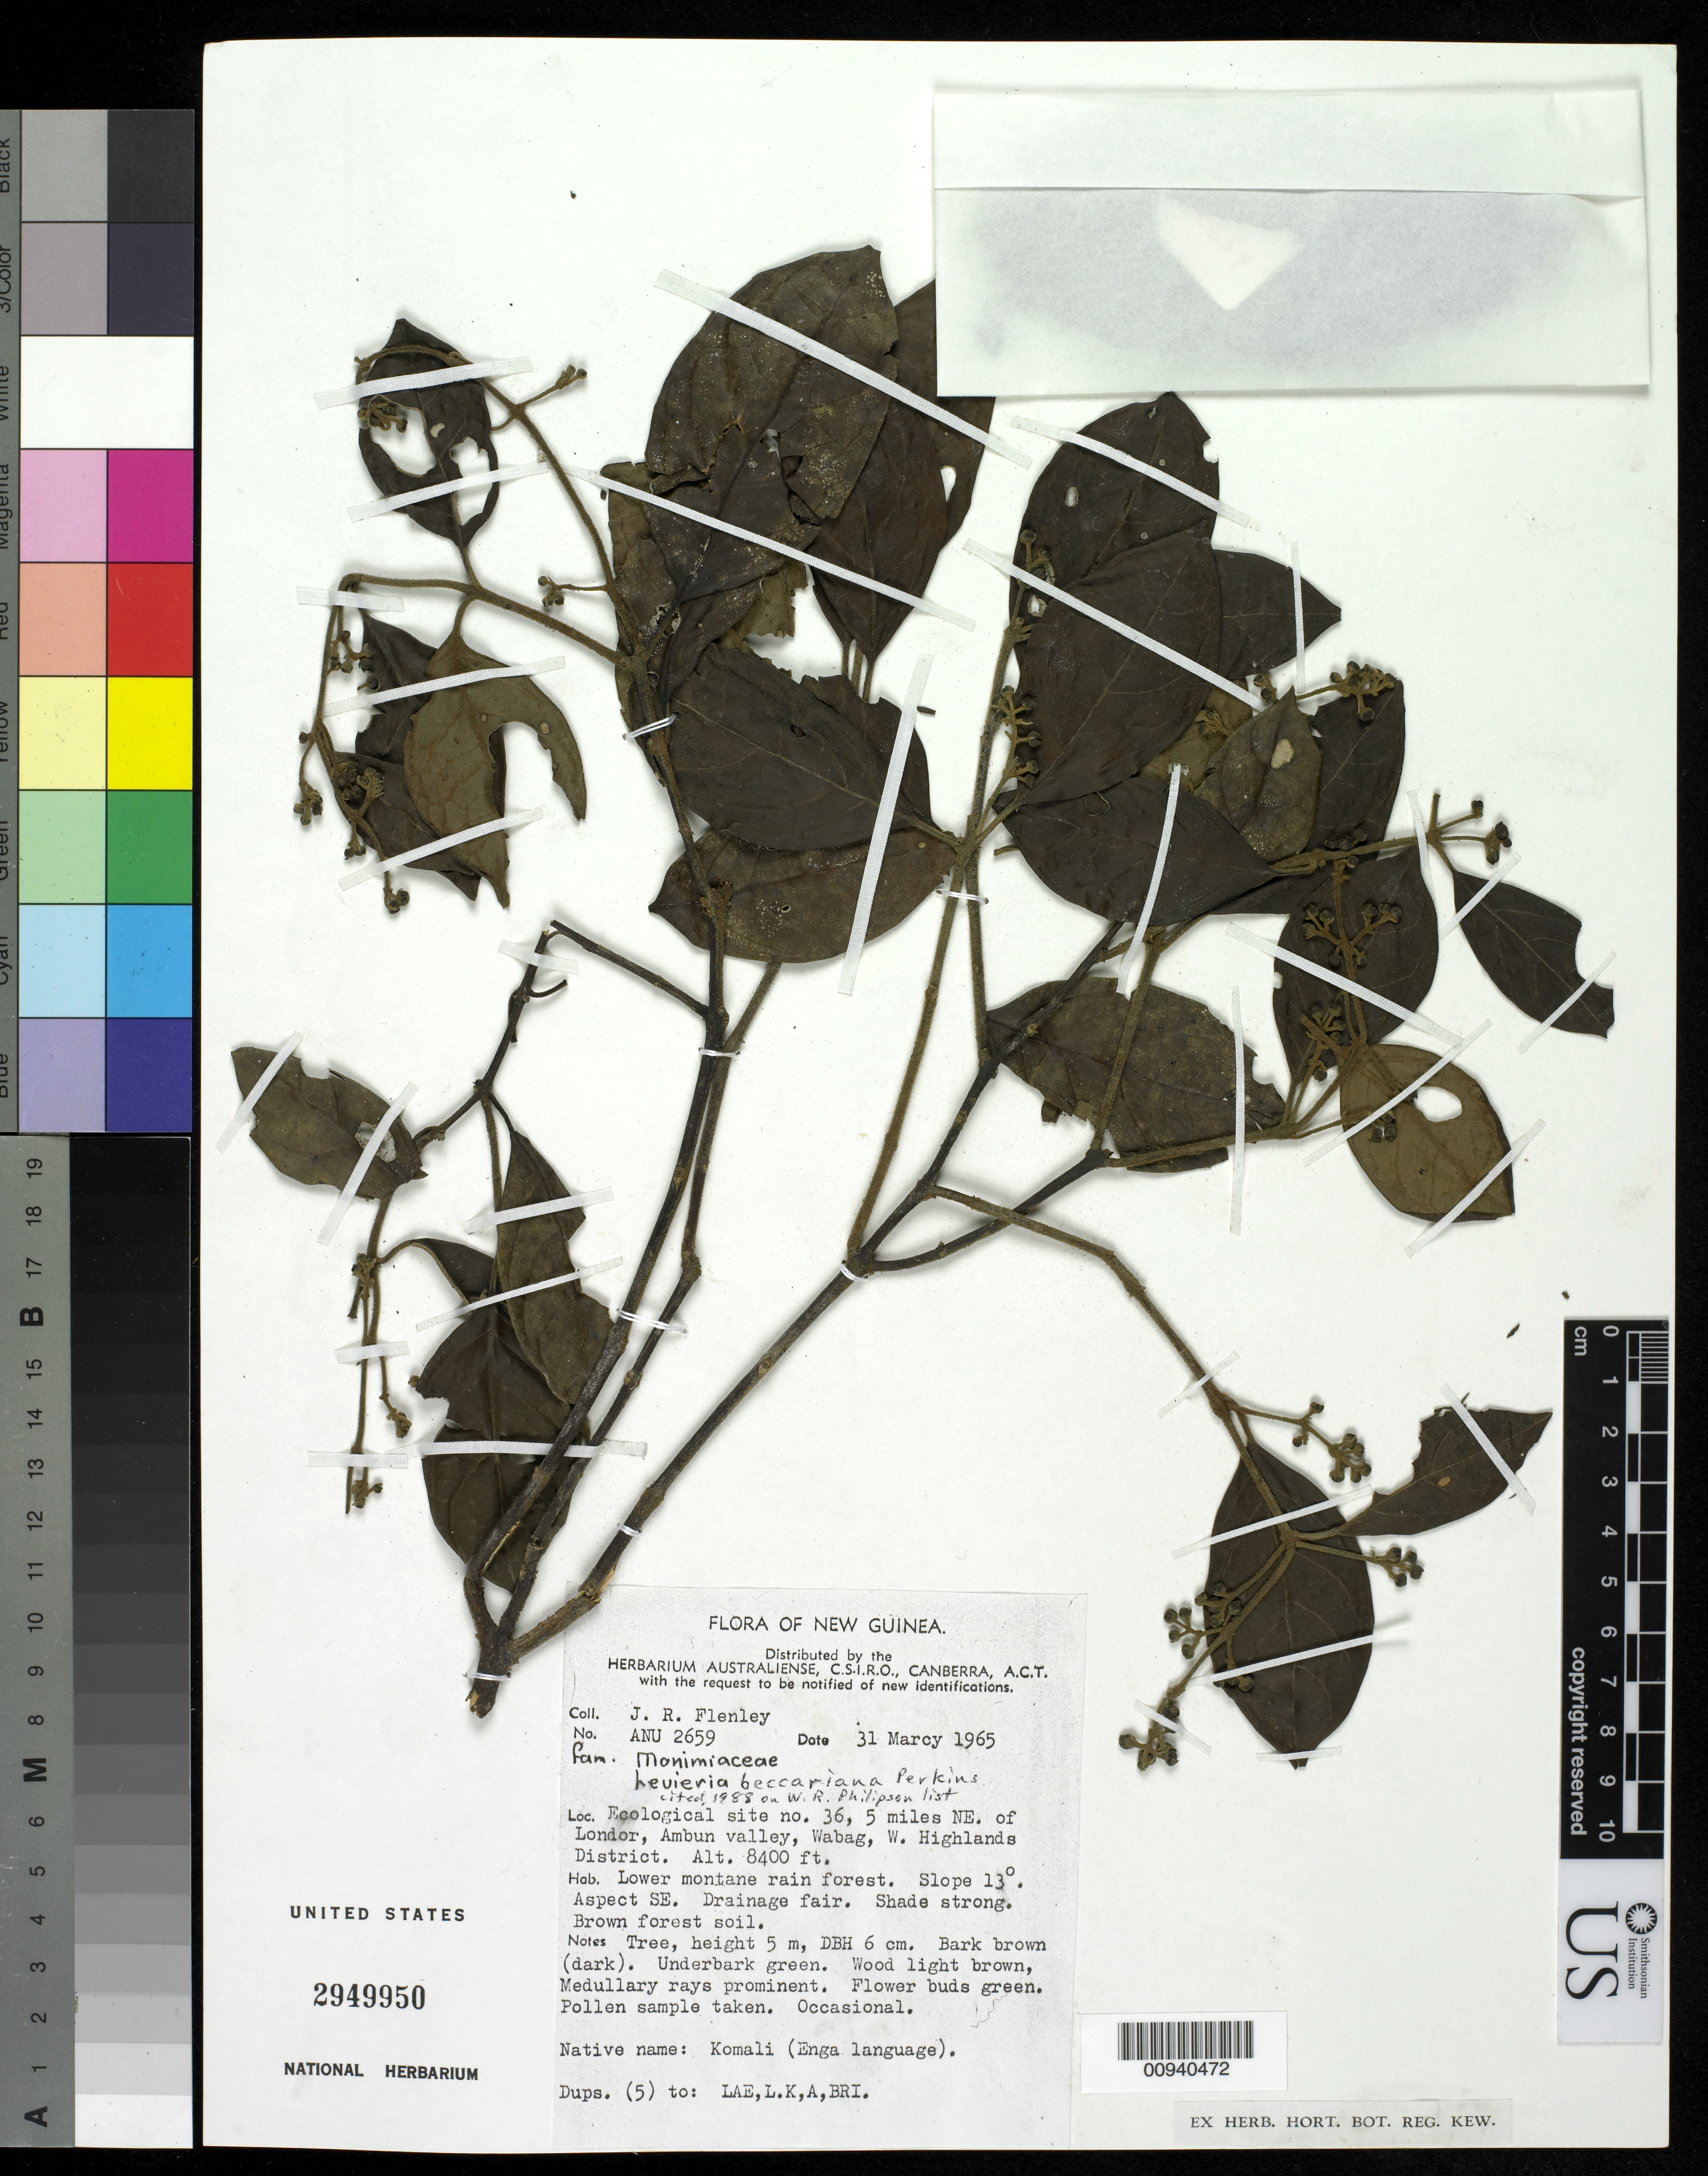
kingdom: Plantae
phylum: Tracheophyta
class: Magnoliopsida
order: Laurales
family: Monimiaceae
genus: Levieria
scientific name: Levieria beccariana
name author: Perk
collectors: J. Flenley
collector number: ANU 2659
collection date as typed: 31 Mar 1965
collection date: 1965-03-31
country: Papua New Guinea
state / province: Enga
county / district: Wabag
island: New Guinea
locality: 5 miles NE of Londor, Ambun valley, Wabag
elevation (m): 2560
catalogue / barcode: US 2949950